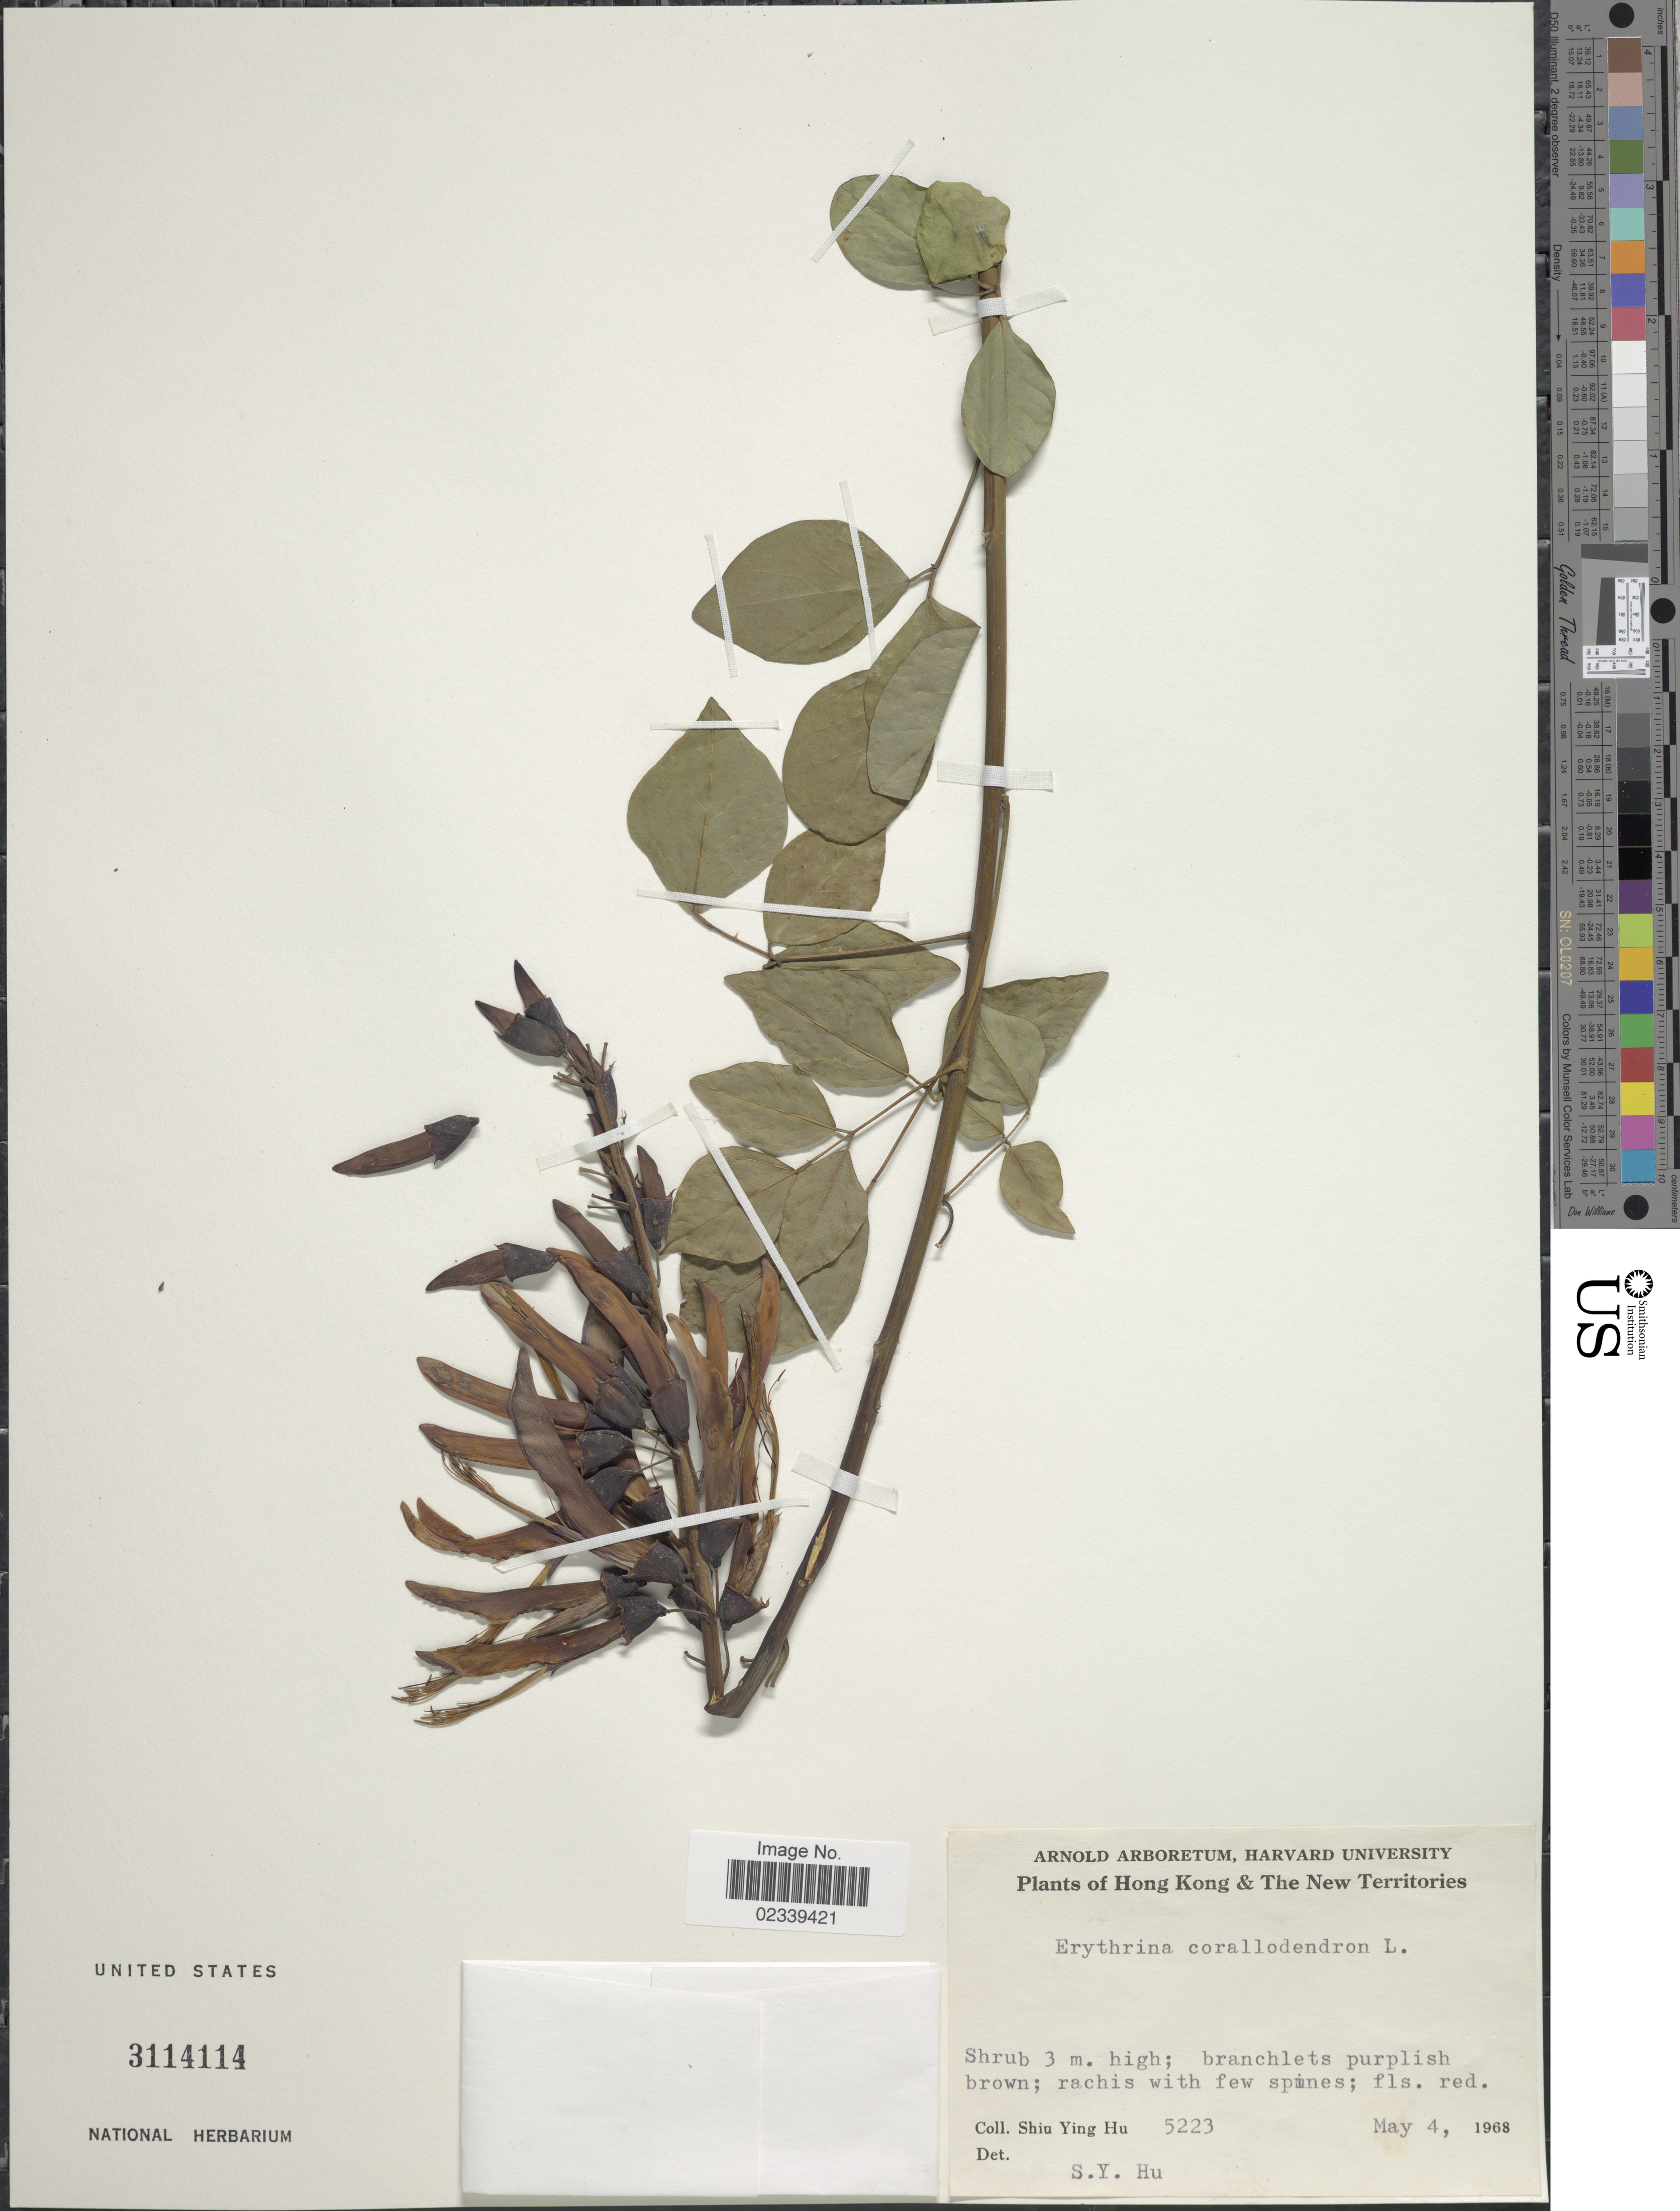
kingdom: Plantae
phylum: Tracheophyta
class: Magnoliopsida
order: Fabales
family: Fabaceae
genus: Erythrina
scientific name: Erythrina corallodendron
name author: L.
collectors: S. Y. Hu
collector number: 5223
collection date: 1968-05-04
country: China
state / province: Hong Kong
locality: Hong Kong & The New Territories.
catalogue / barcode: US 3114114